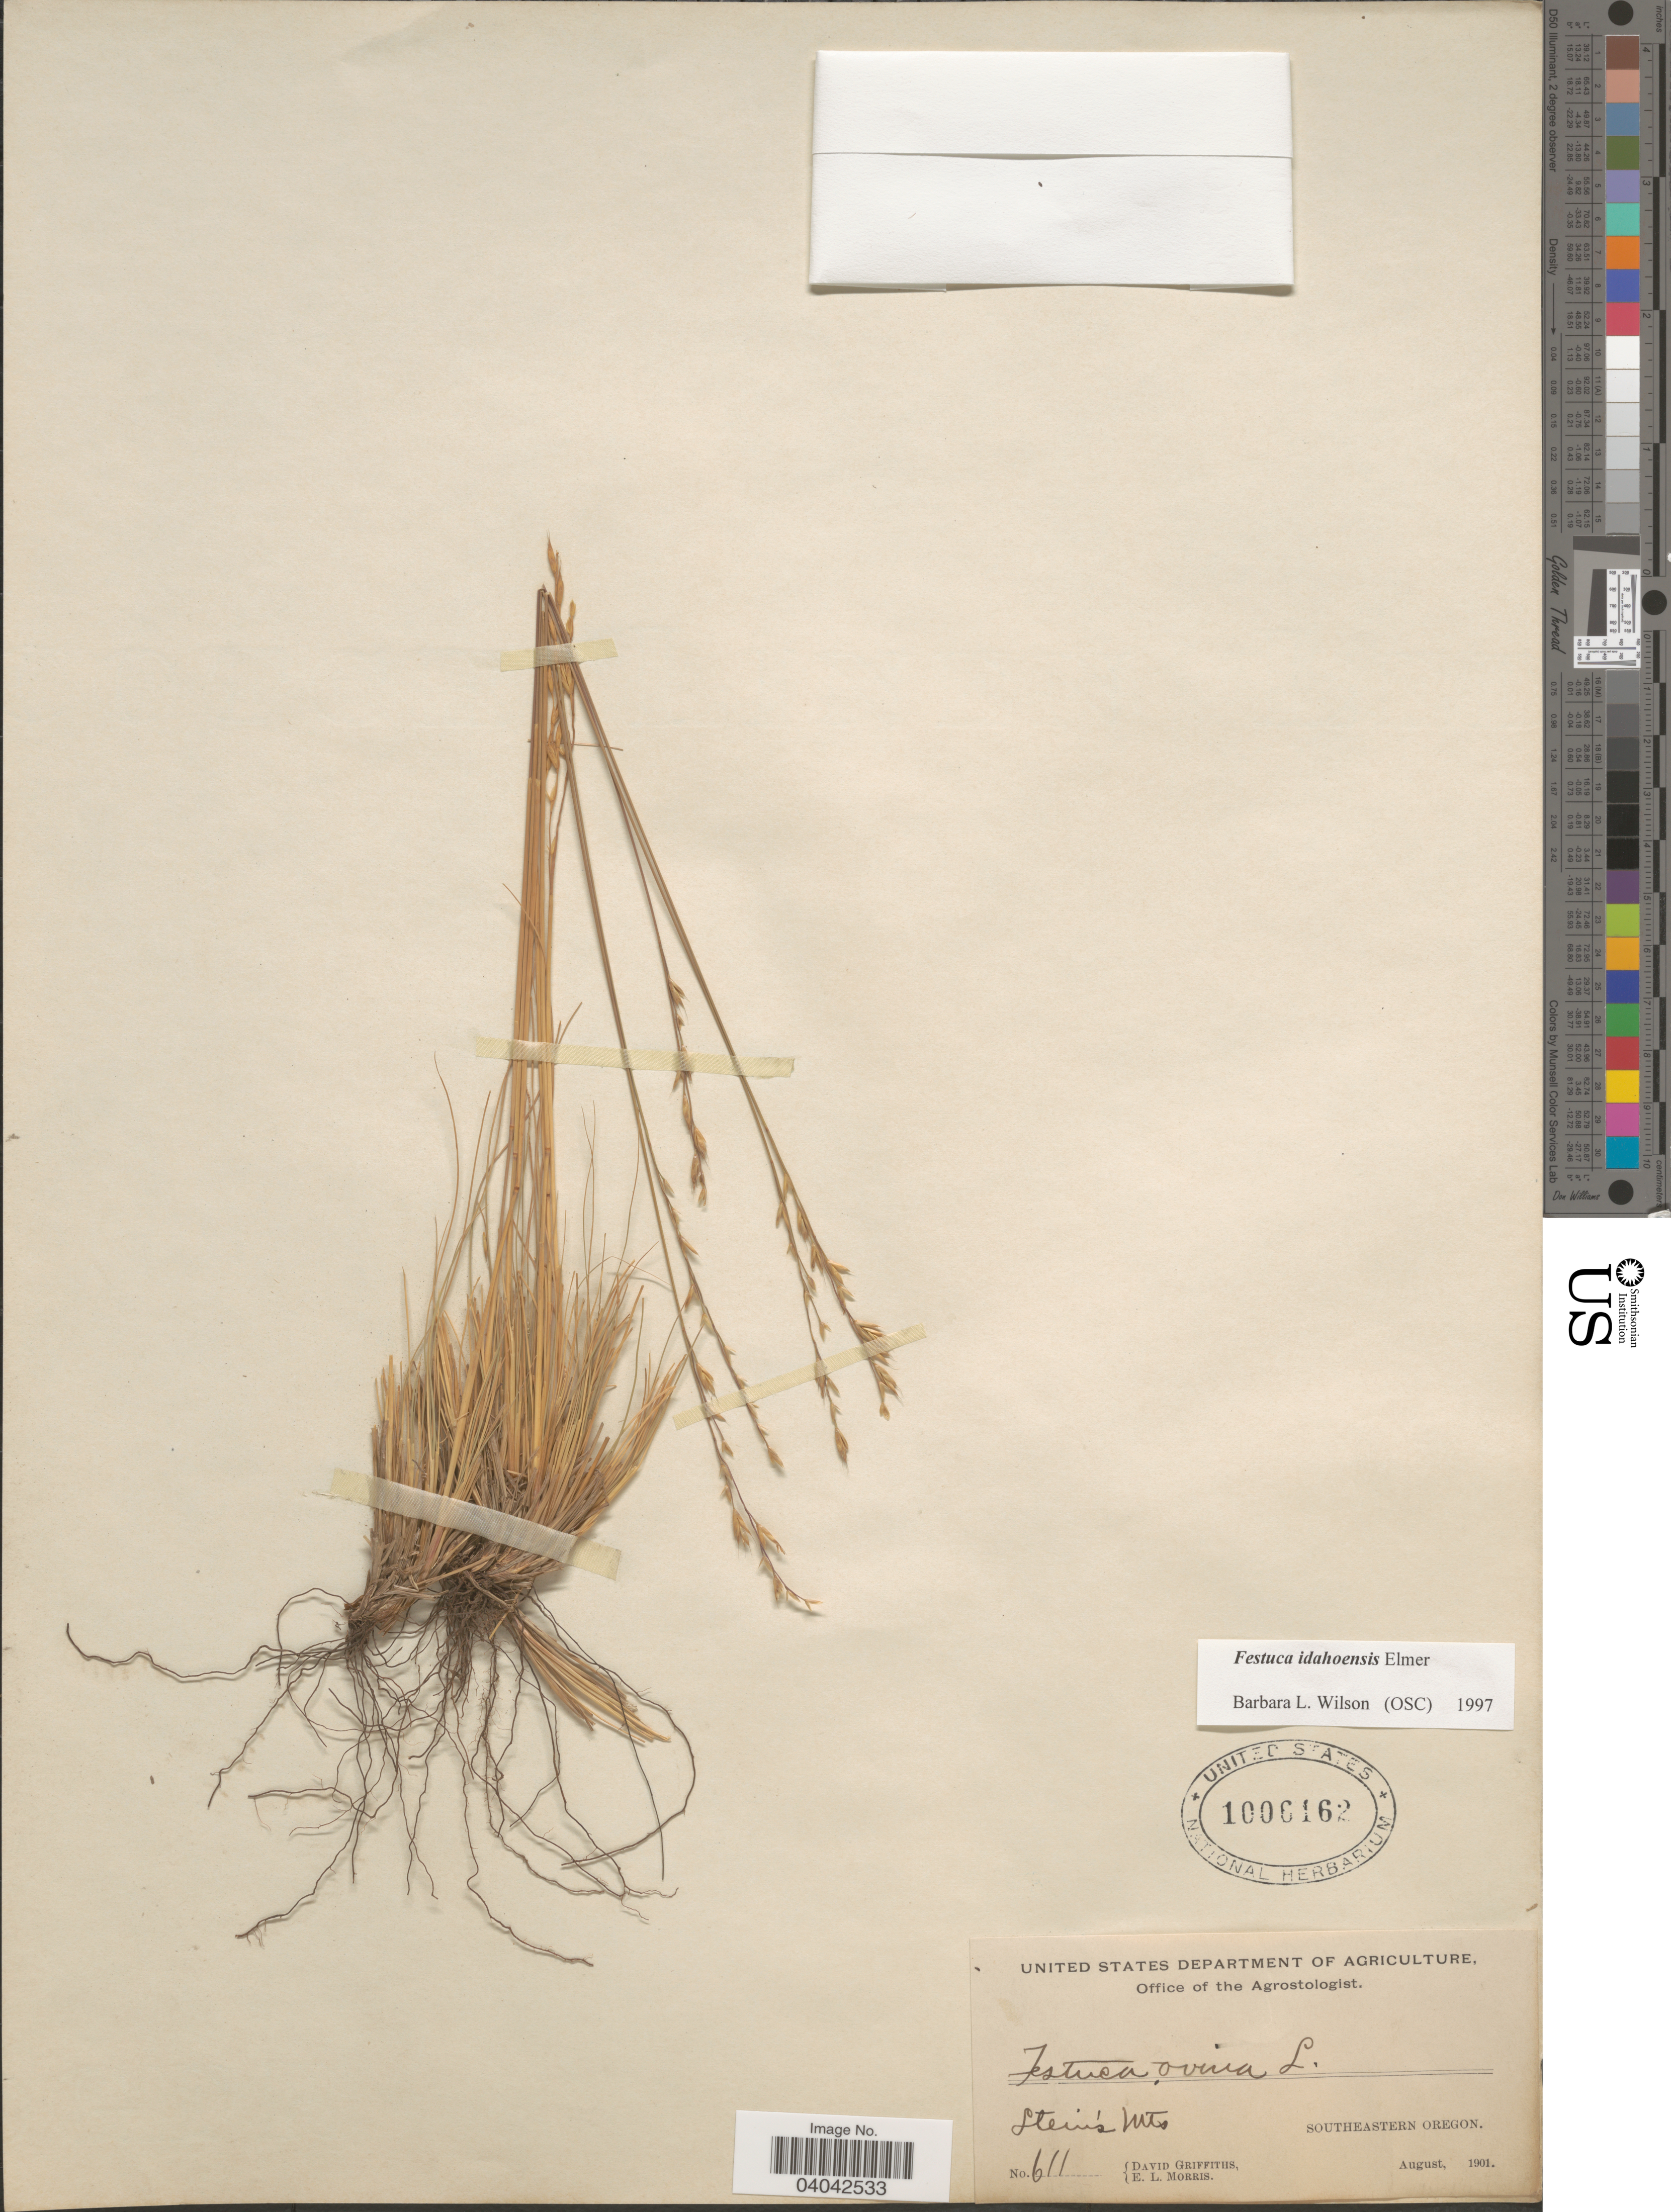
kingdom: Plantae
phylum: Tracheophyta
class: Liliopsida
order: Poales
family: Poaceae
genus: Festuca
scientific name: Festuca idahoensis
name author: Elmer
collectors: D. Griffiths & E. Morris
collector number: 611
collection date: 1901-08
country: United States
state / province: Oregon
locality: Stein's Mts. Southeastern Oregon.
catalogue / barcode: US 1006162